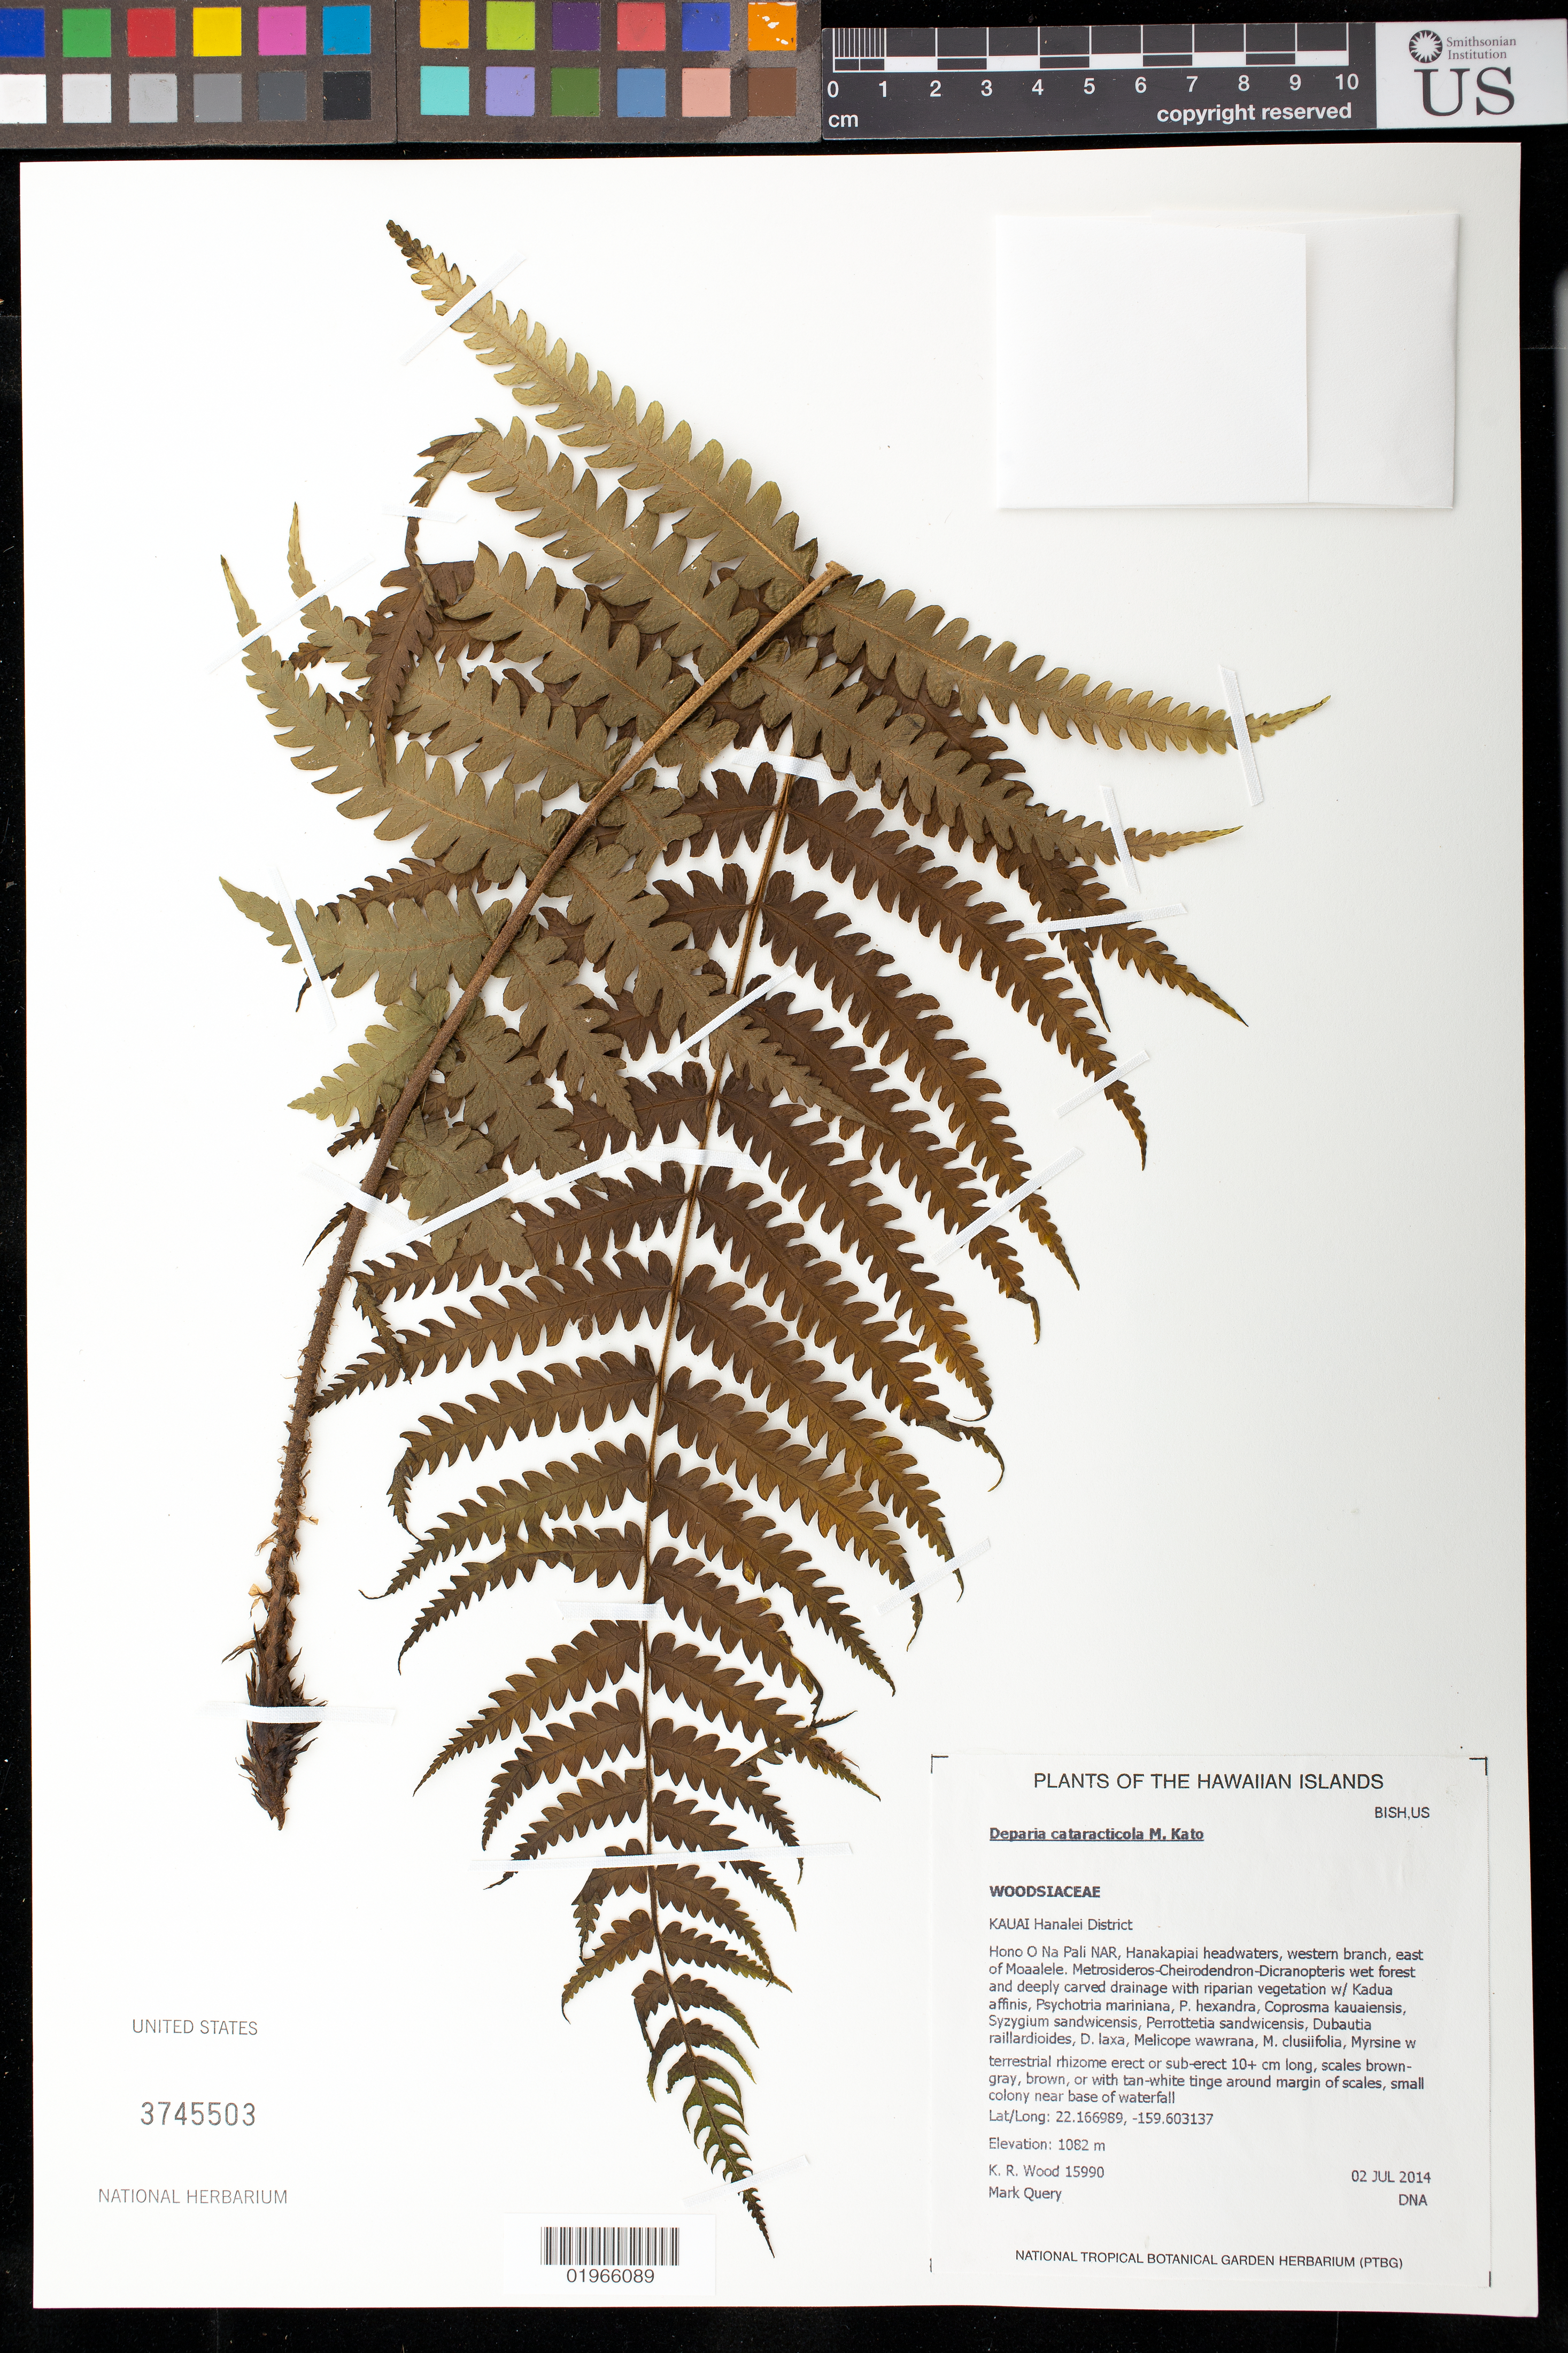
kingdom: Plantae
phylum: Tracheophyta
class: Polypodiopsida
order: Polypodiales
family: Athyriaceae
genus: Deparia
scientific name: Deparia cataracticola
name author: M. Kato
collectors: K. R. Wood & M. Query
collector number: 15990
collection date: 2014-07-02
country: United States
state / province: Hawaii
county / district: Kauai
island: Kaua'i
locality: Hanalei District, Hono O Na Pali NAR, Hanakapiai headwaters, eastern branch, east of Moaalele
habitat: Wet forest and deeply carved drainage with riparian vegetation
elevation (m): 1082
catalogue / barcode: US 3745503